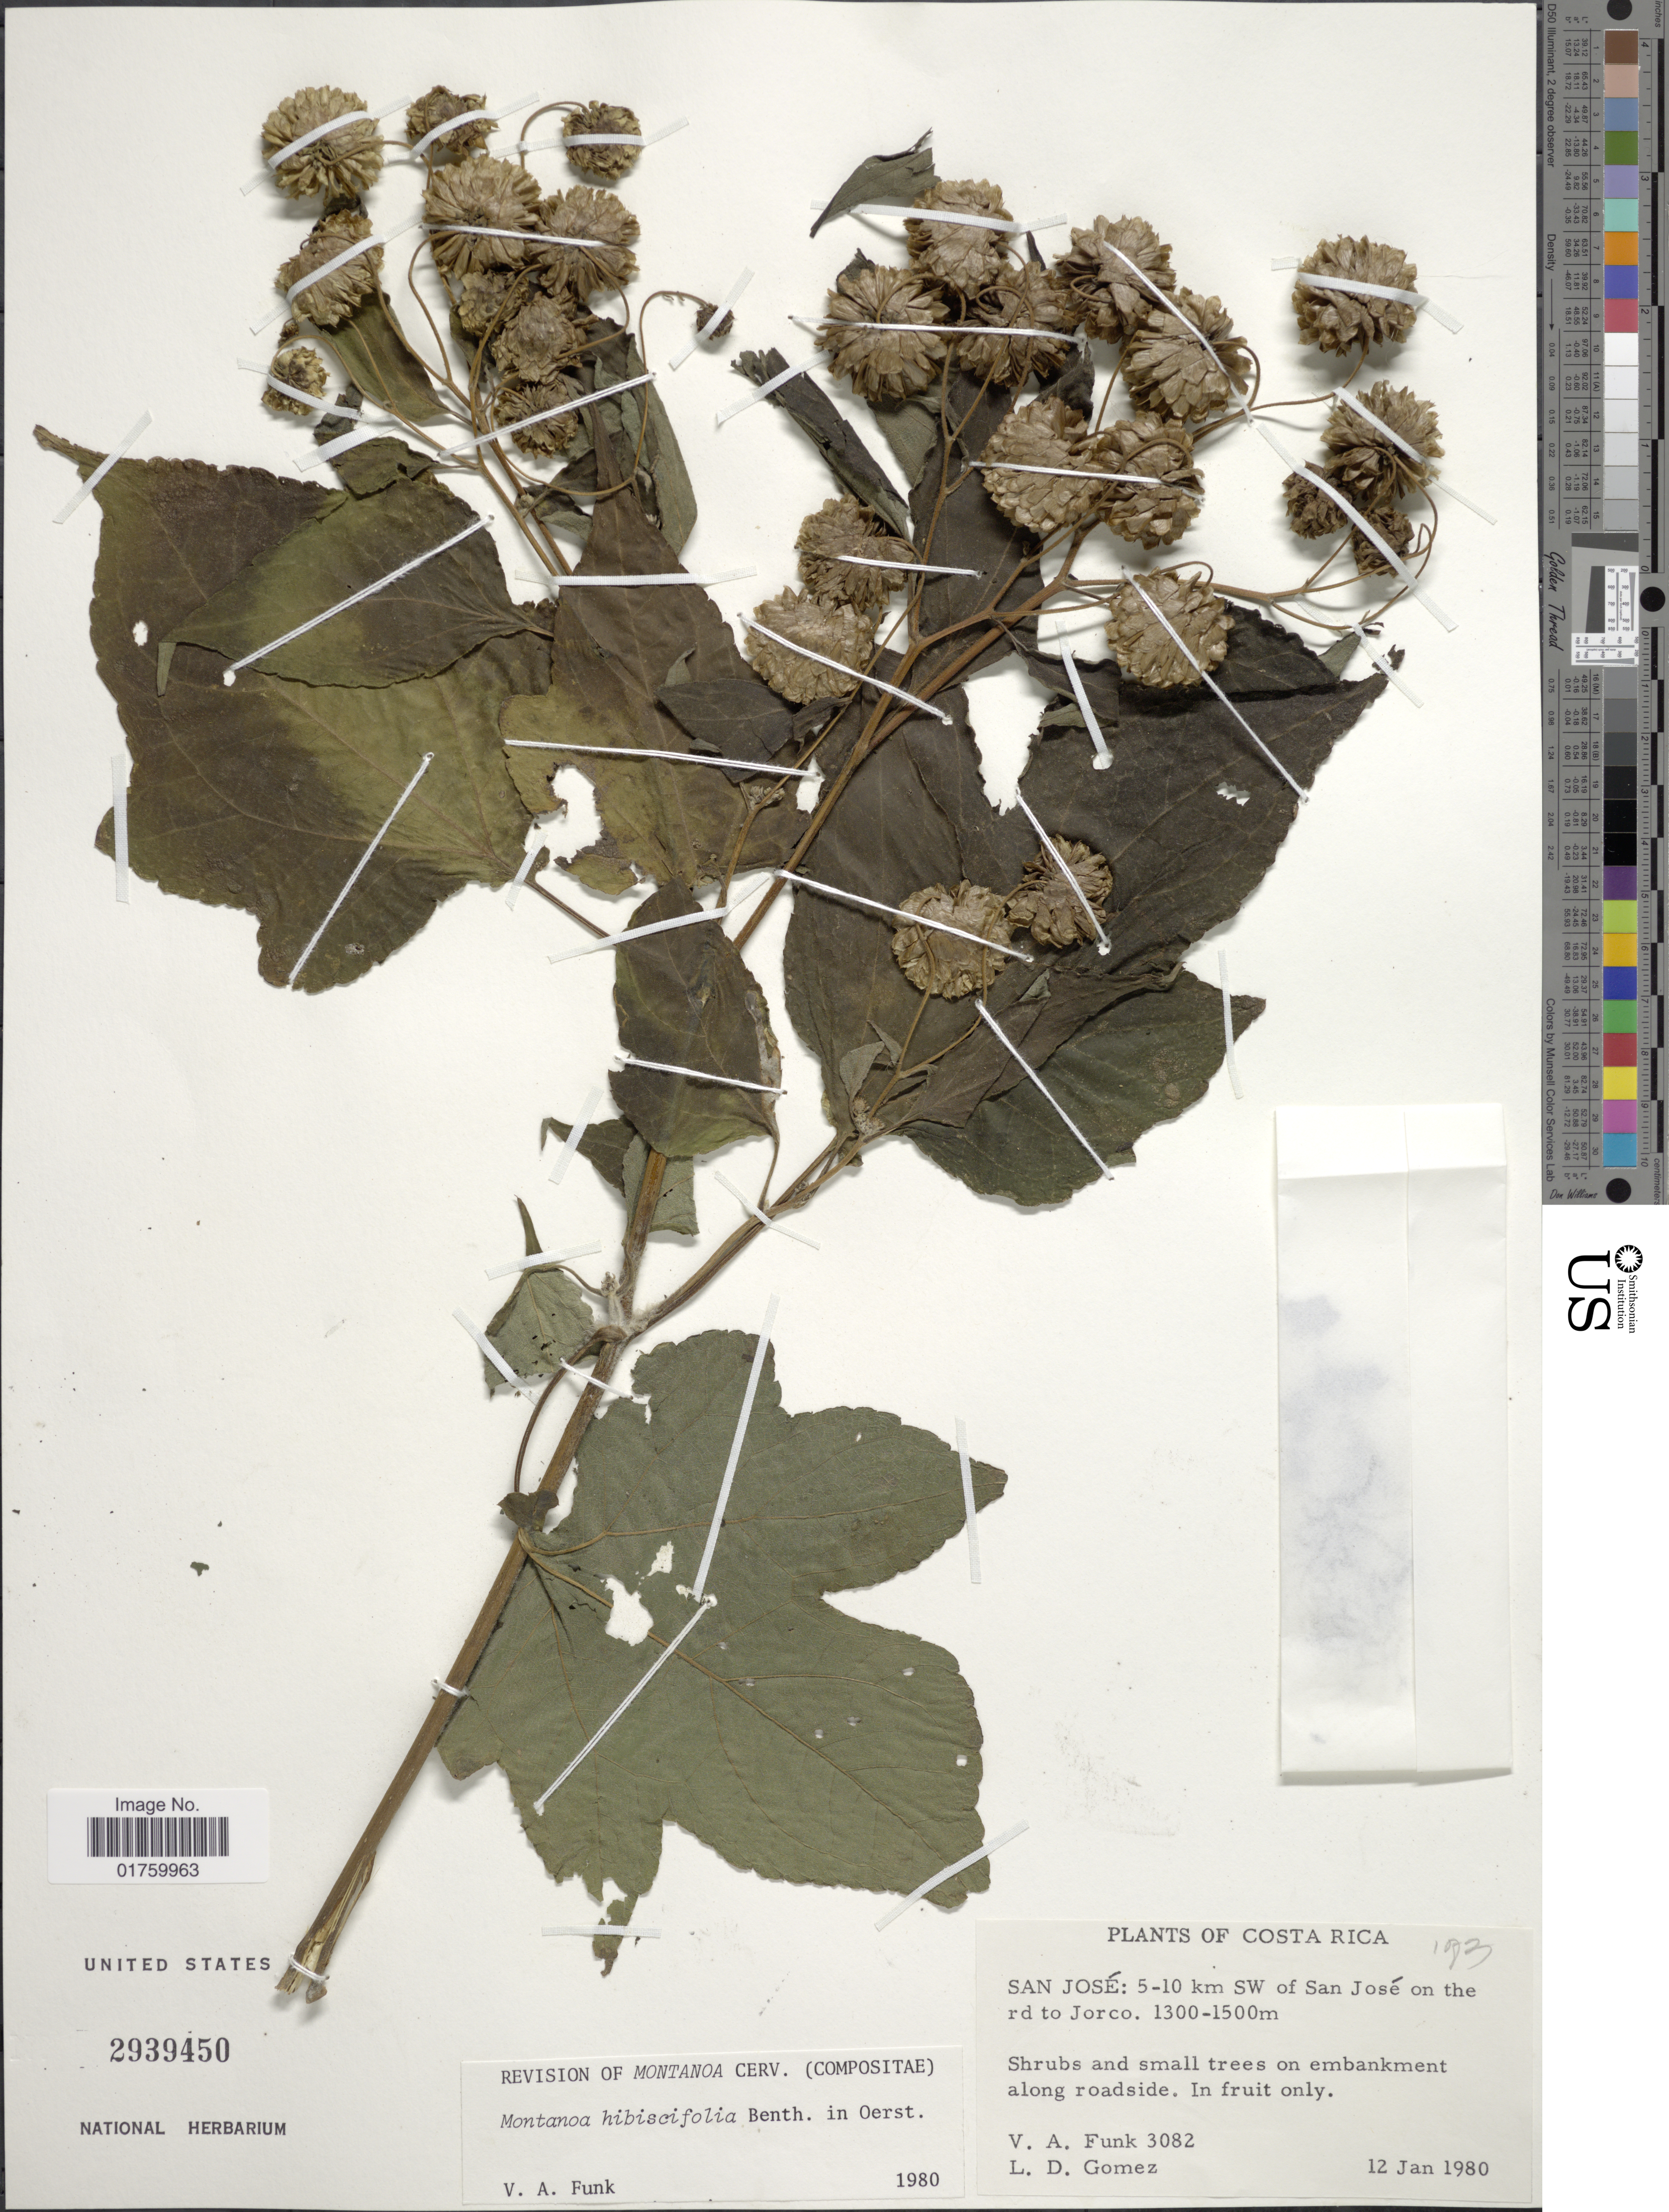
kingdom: Plantae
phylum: Tracheophyta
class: Magnoliopsida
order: Asterales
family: Asteraceae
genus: Montanoa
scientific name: Montanoa hibiscifolia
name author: Benth.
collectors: V. Funk & L. D. Gómez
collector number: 3082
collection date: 1980-01-12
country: Costa Rica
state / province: San José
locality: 5-10 km SW of San Jose on the rd to Jorco, shrubs and small trees on embankment along roadside.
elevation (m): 1300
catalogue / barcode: US 2939450